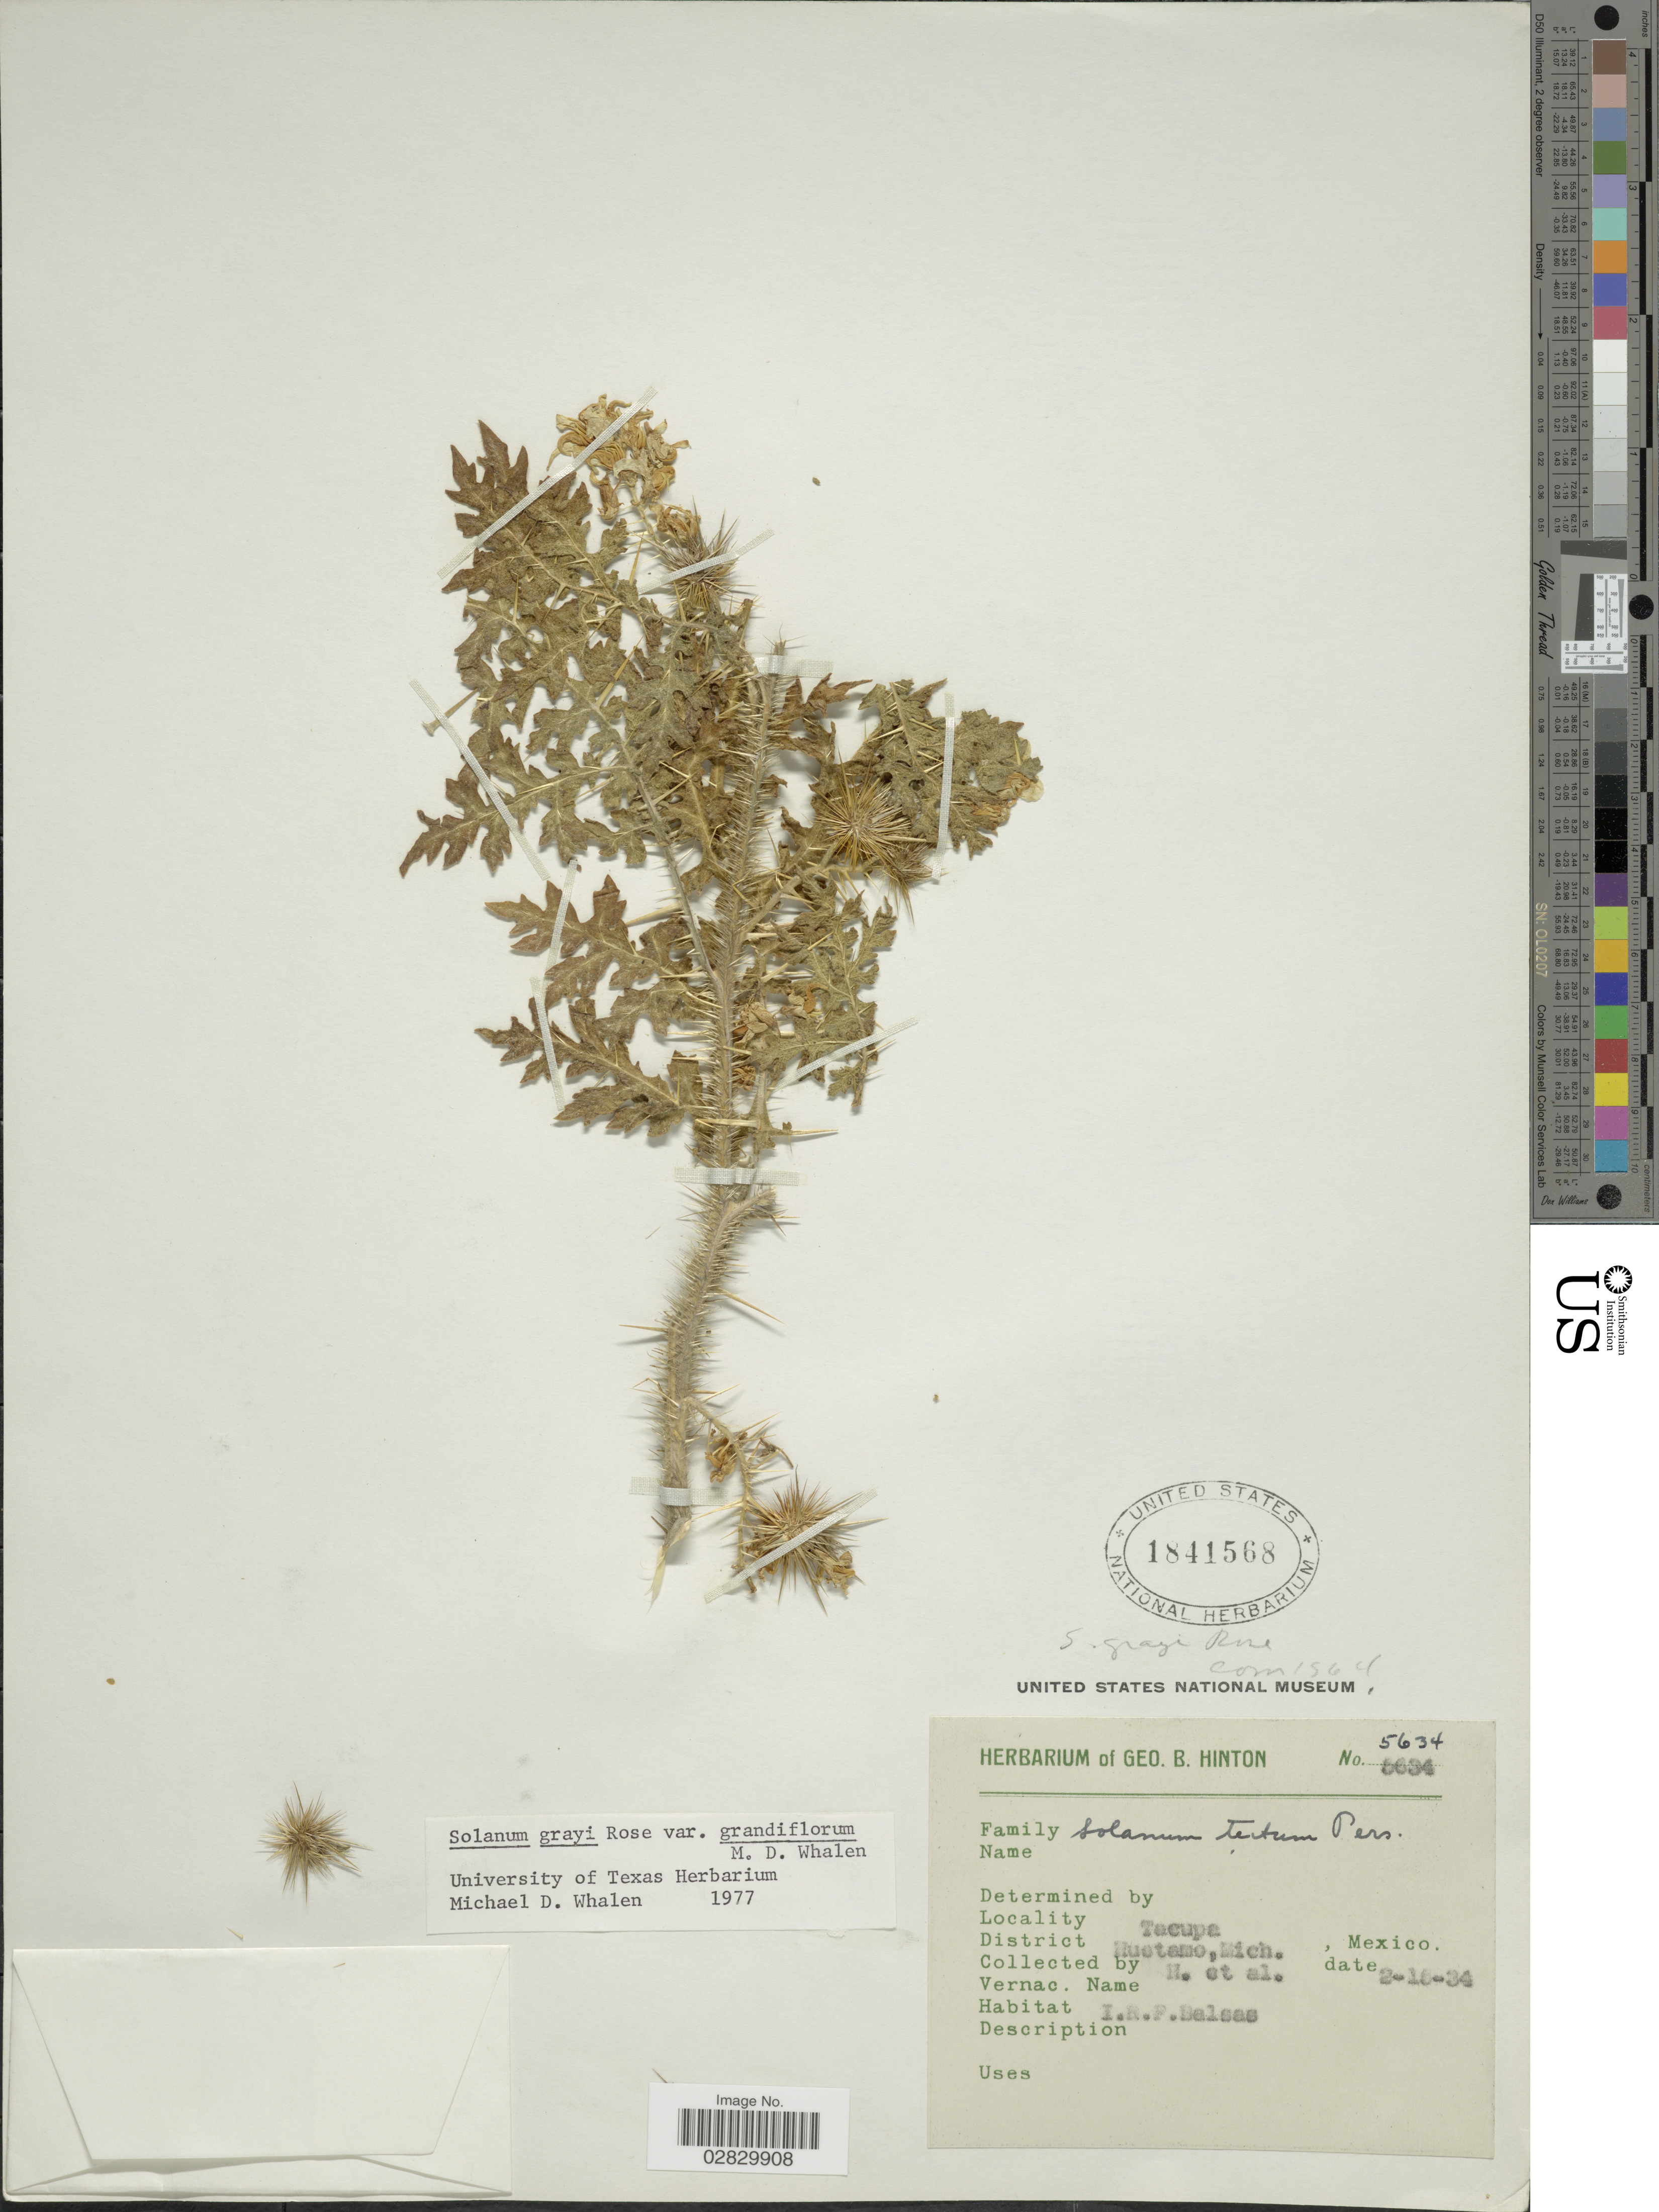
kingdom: Plantae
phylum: Tracheophyta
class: Magnoliopsida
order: Solanales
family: Solanaceae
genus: Solanum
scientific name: Solanum grayi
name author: Rose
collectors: G. B. Hinton & et al.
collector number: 5634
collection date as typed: Transcribed d/m/y: 16/2/34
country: Mexico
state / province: Michoacán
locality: Tacupa, District Huetamo.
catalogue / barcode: US 1841568